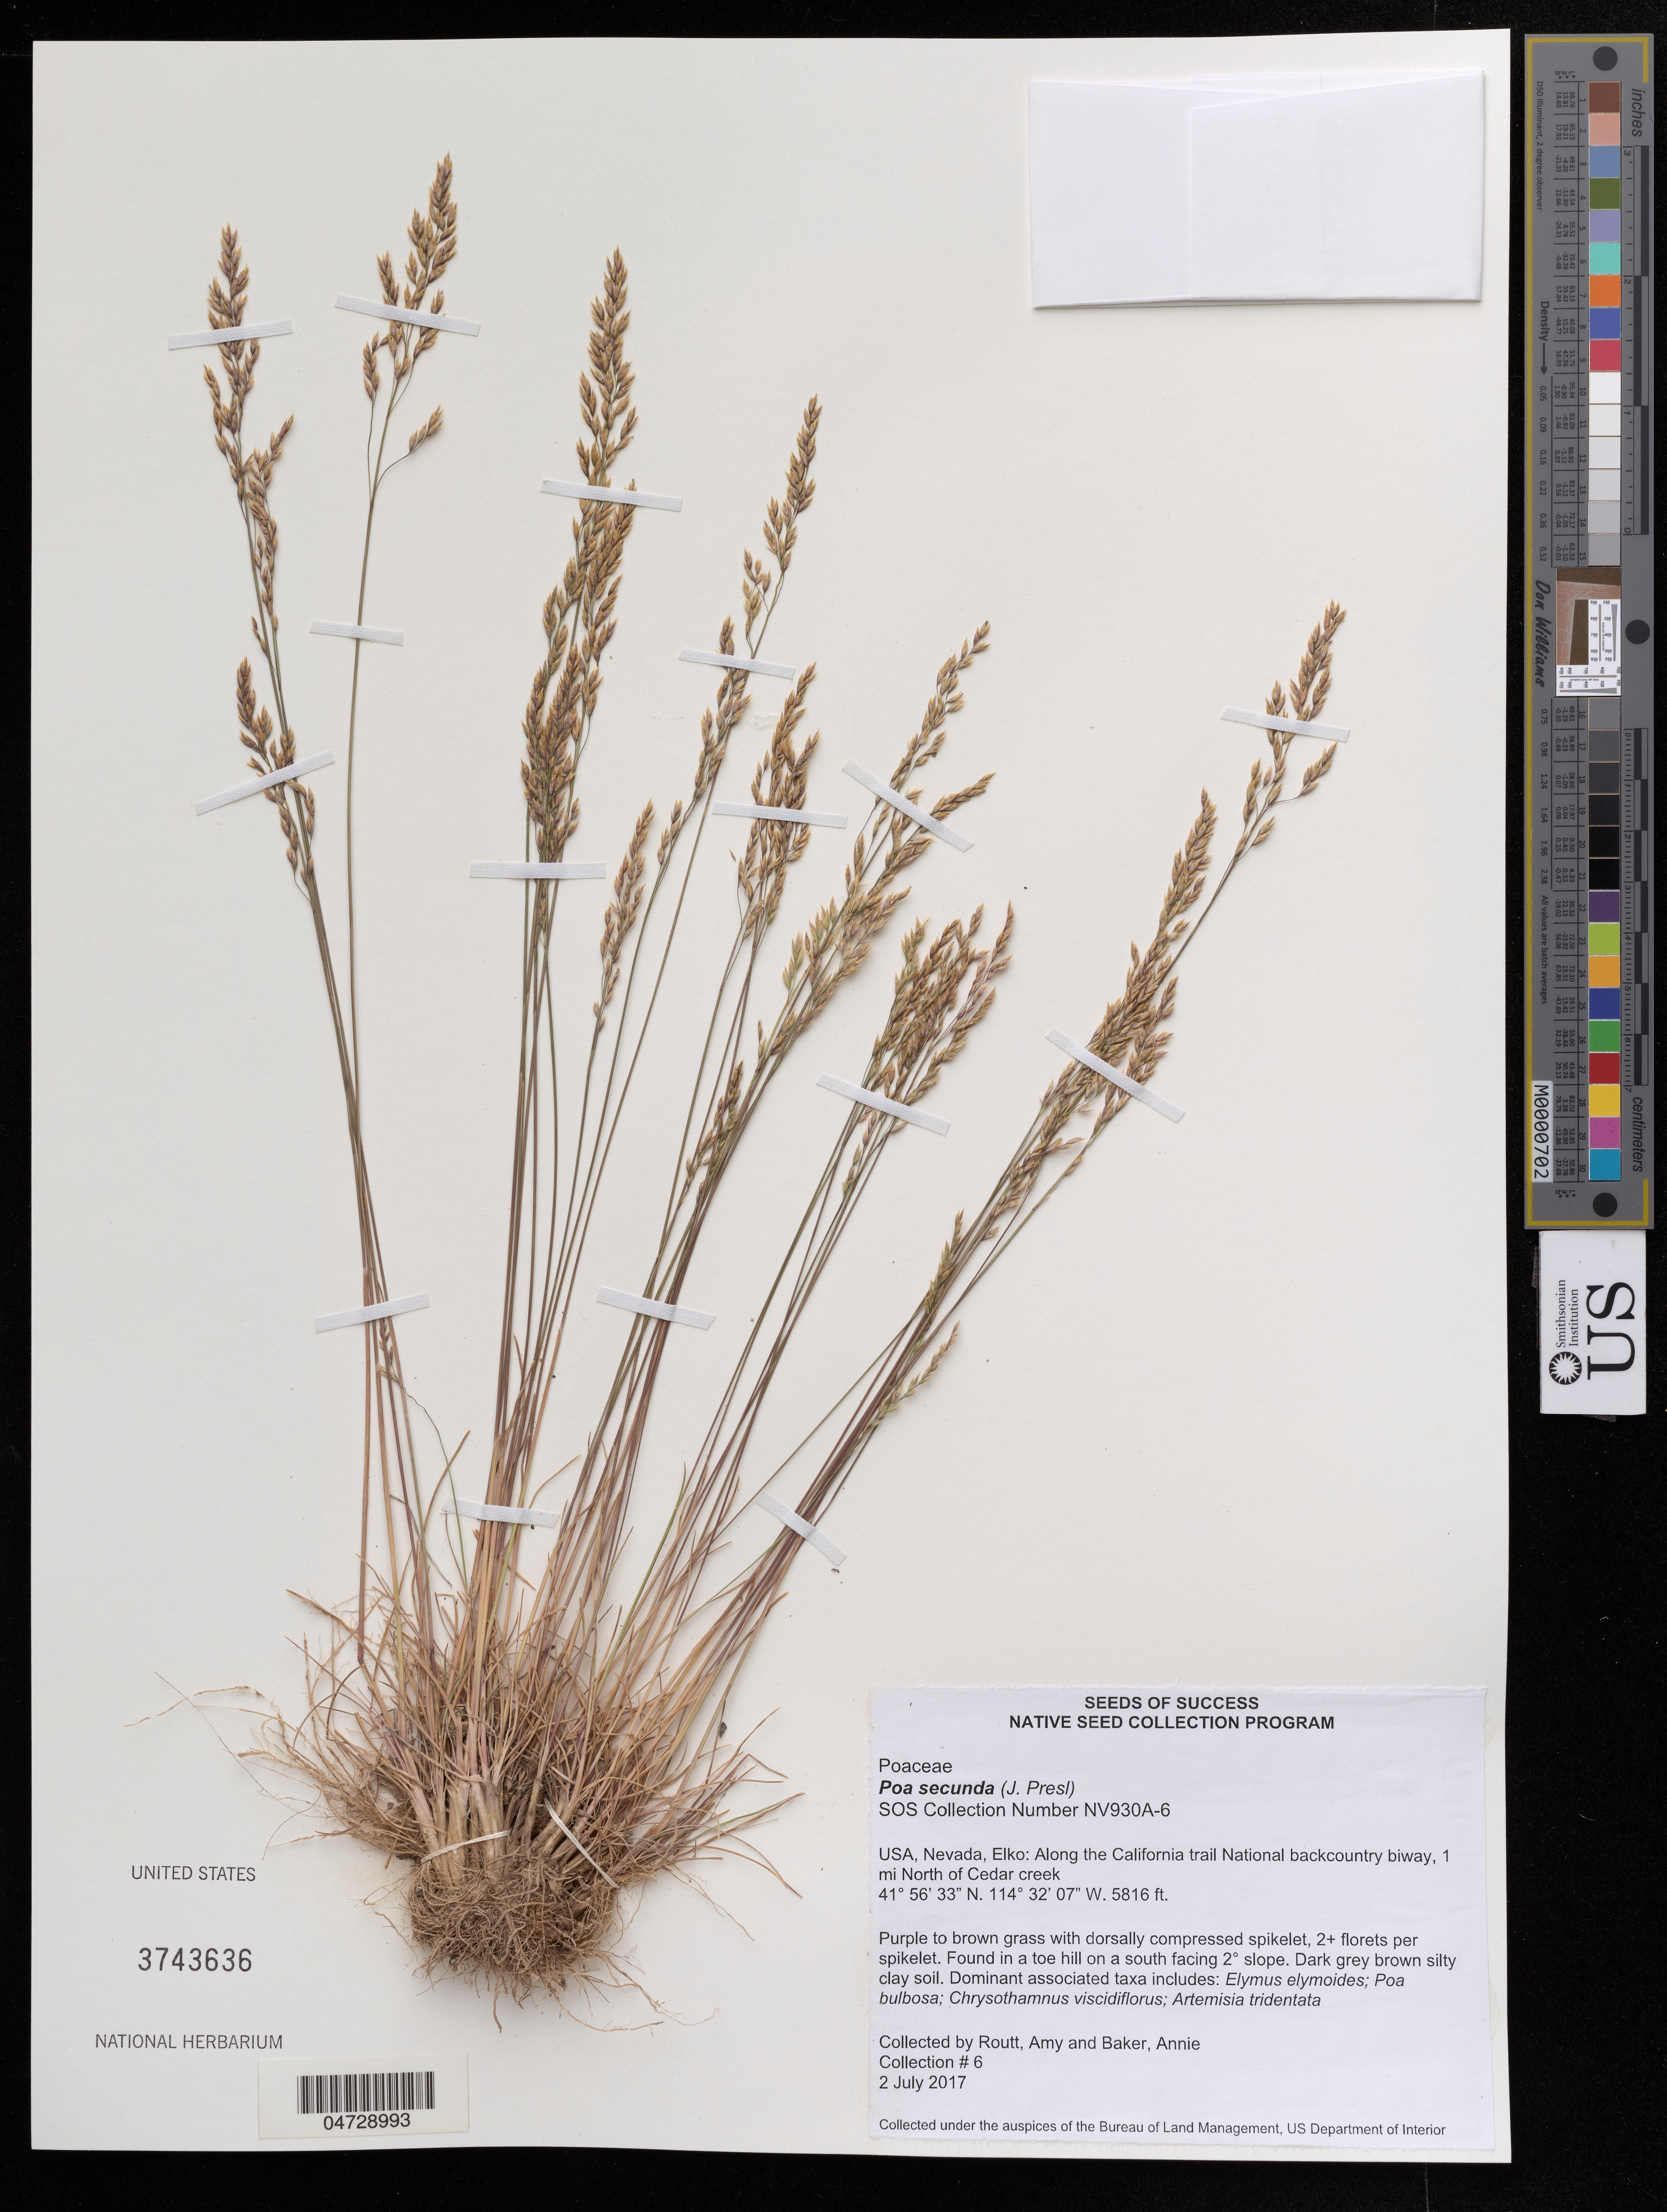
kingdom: Plantae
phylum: Tracheophyta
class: Liliopsida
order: Poales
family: Poaceae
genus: Poa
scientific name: Poa secunda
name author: J. Presl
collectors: A. Routt & A. Baker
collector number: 6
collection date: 2017-07-02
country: United States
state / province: Nevada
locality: Elko: Along the California trail National backcountry biway, 1 mi North of Cedar creek.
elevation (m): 1773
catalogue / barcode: US 3743636